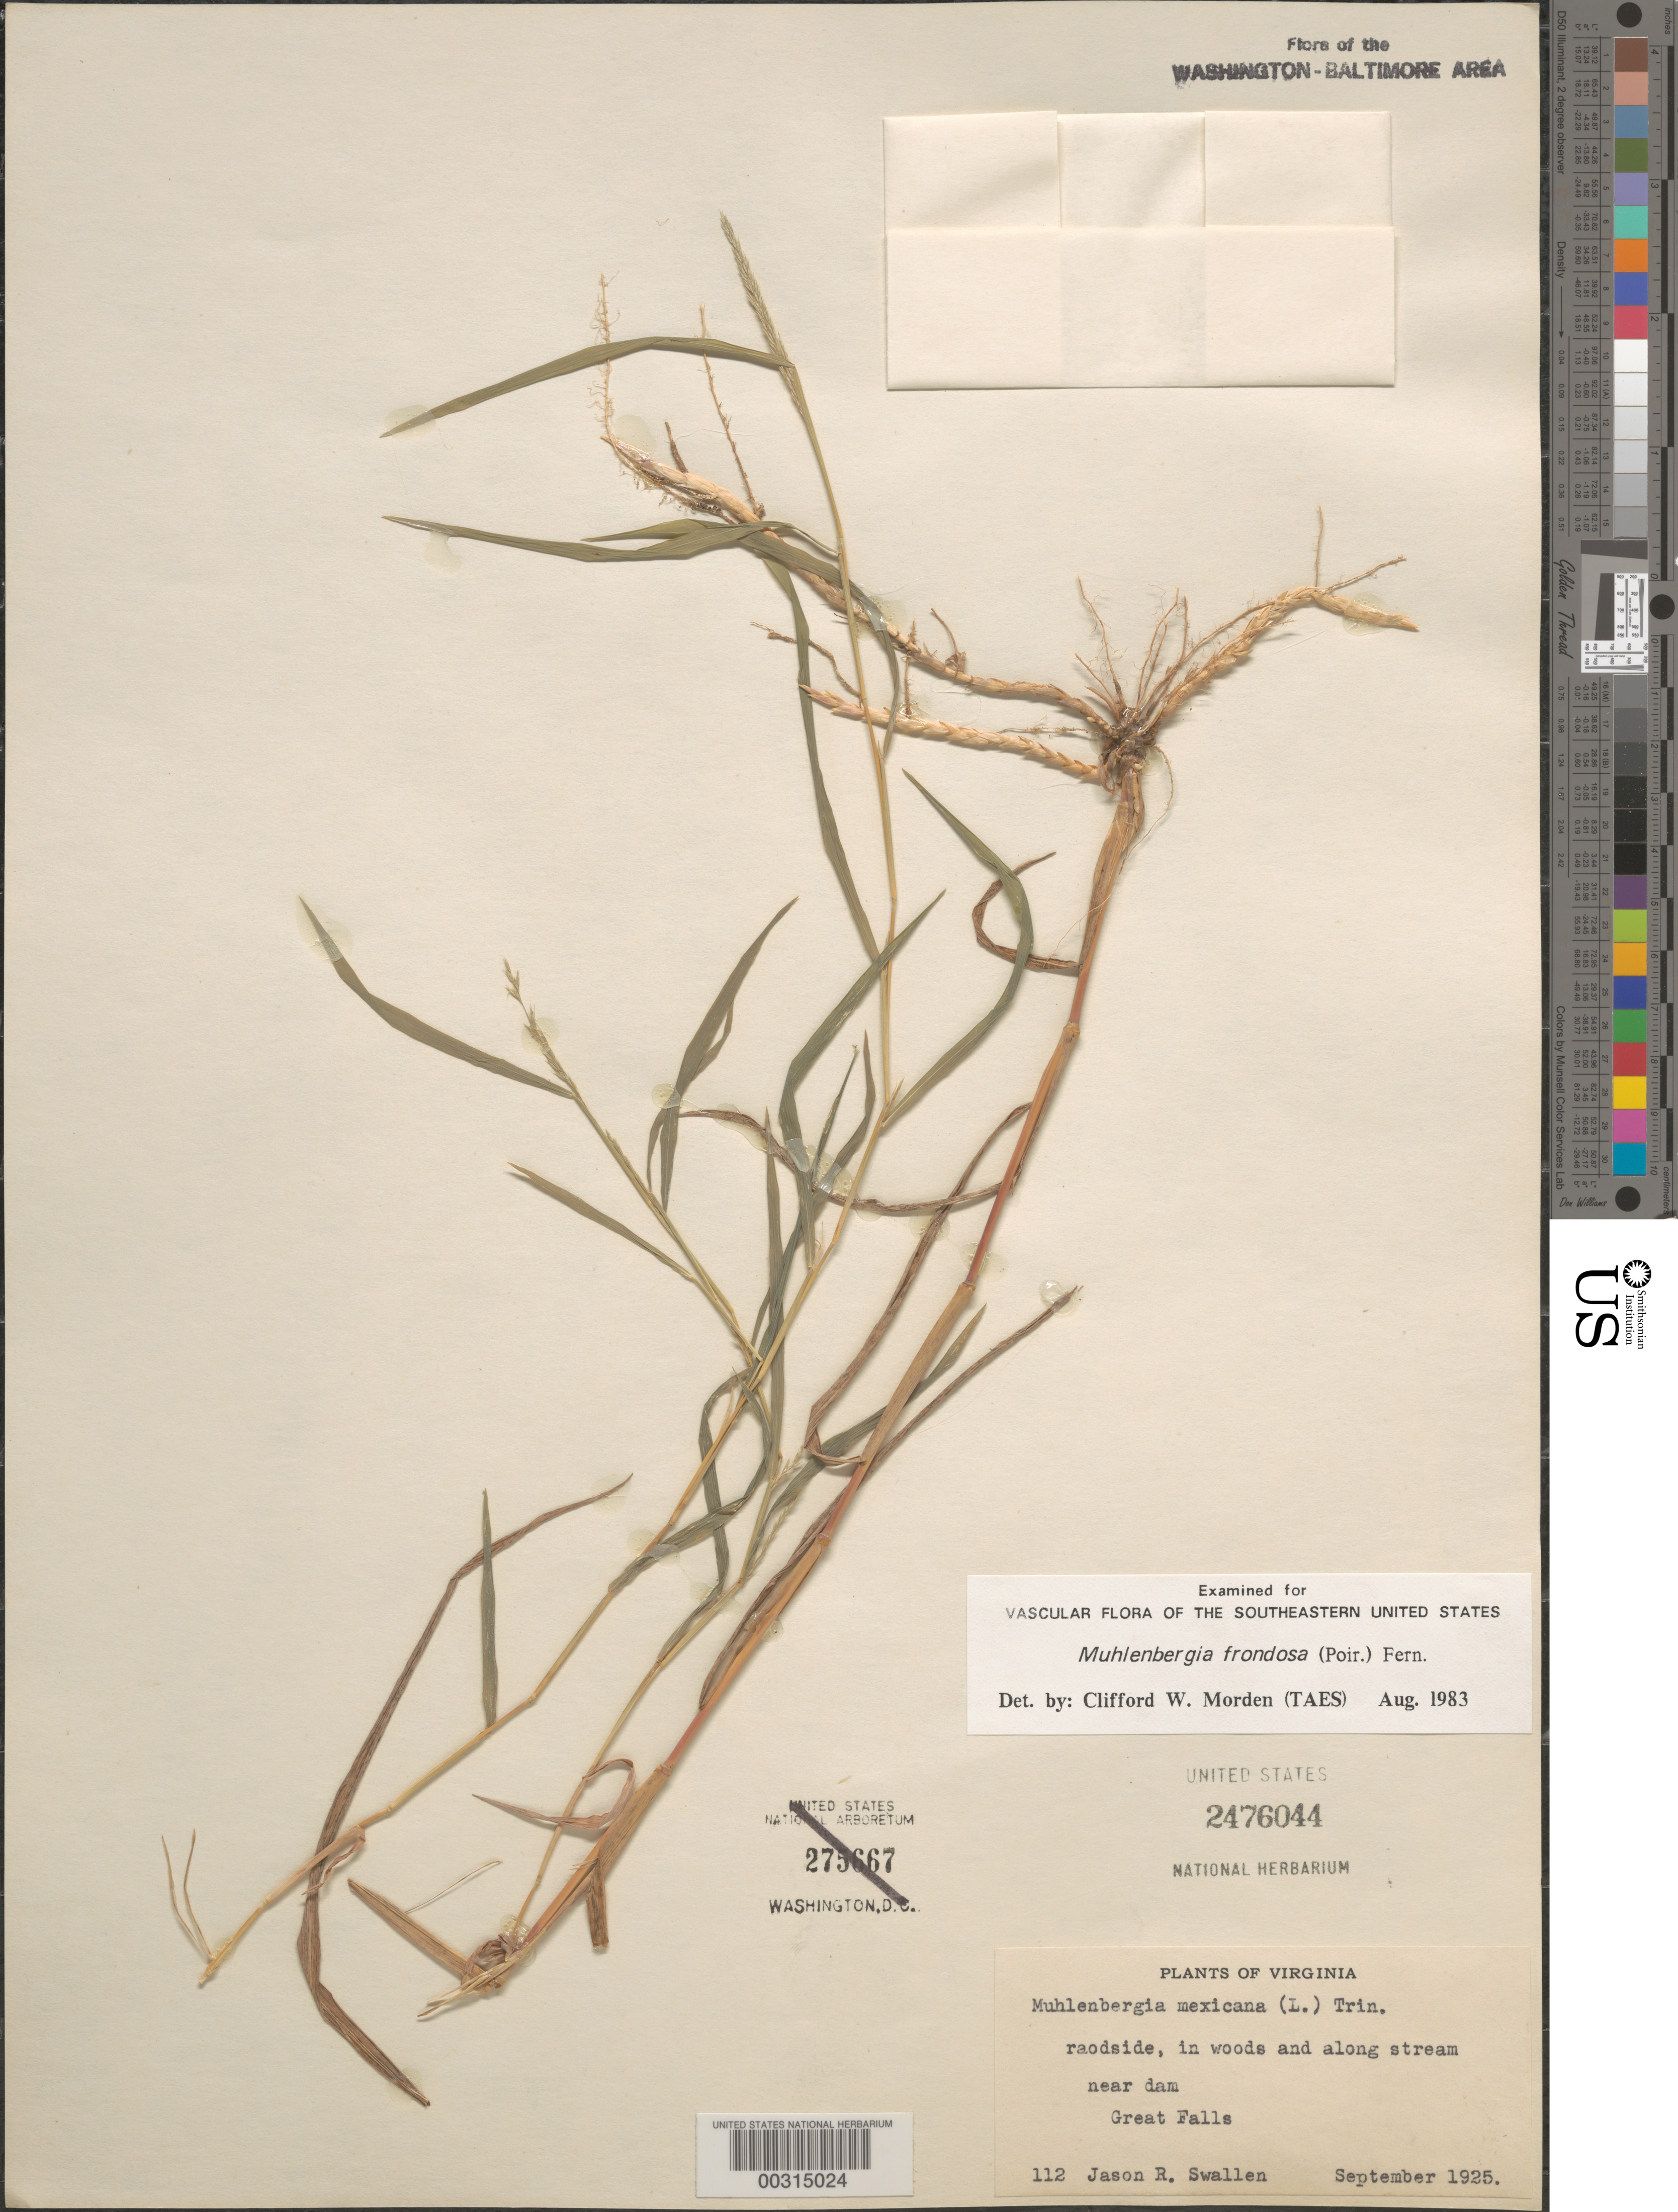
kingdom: Plantae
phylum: Tracheophyta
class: Liliopsida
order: Poales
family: Poaceae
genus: Muhlenbergia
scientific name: Muhlenbergia frondosa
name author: (Poir.) Fernald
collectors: J. R. Swallen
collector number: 112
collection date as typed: Sep 1925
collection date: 1925-09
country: United States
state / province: Virginia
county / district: Fairfax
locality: Great Falls C. and O. Canal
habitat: Roadside, in woods and along stream near dam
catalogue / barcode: US 2476044